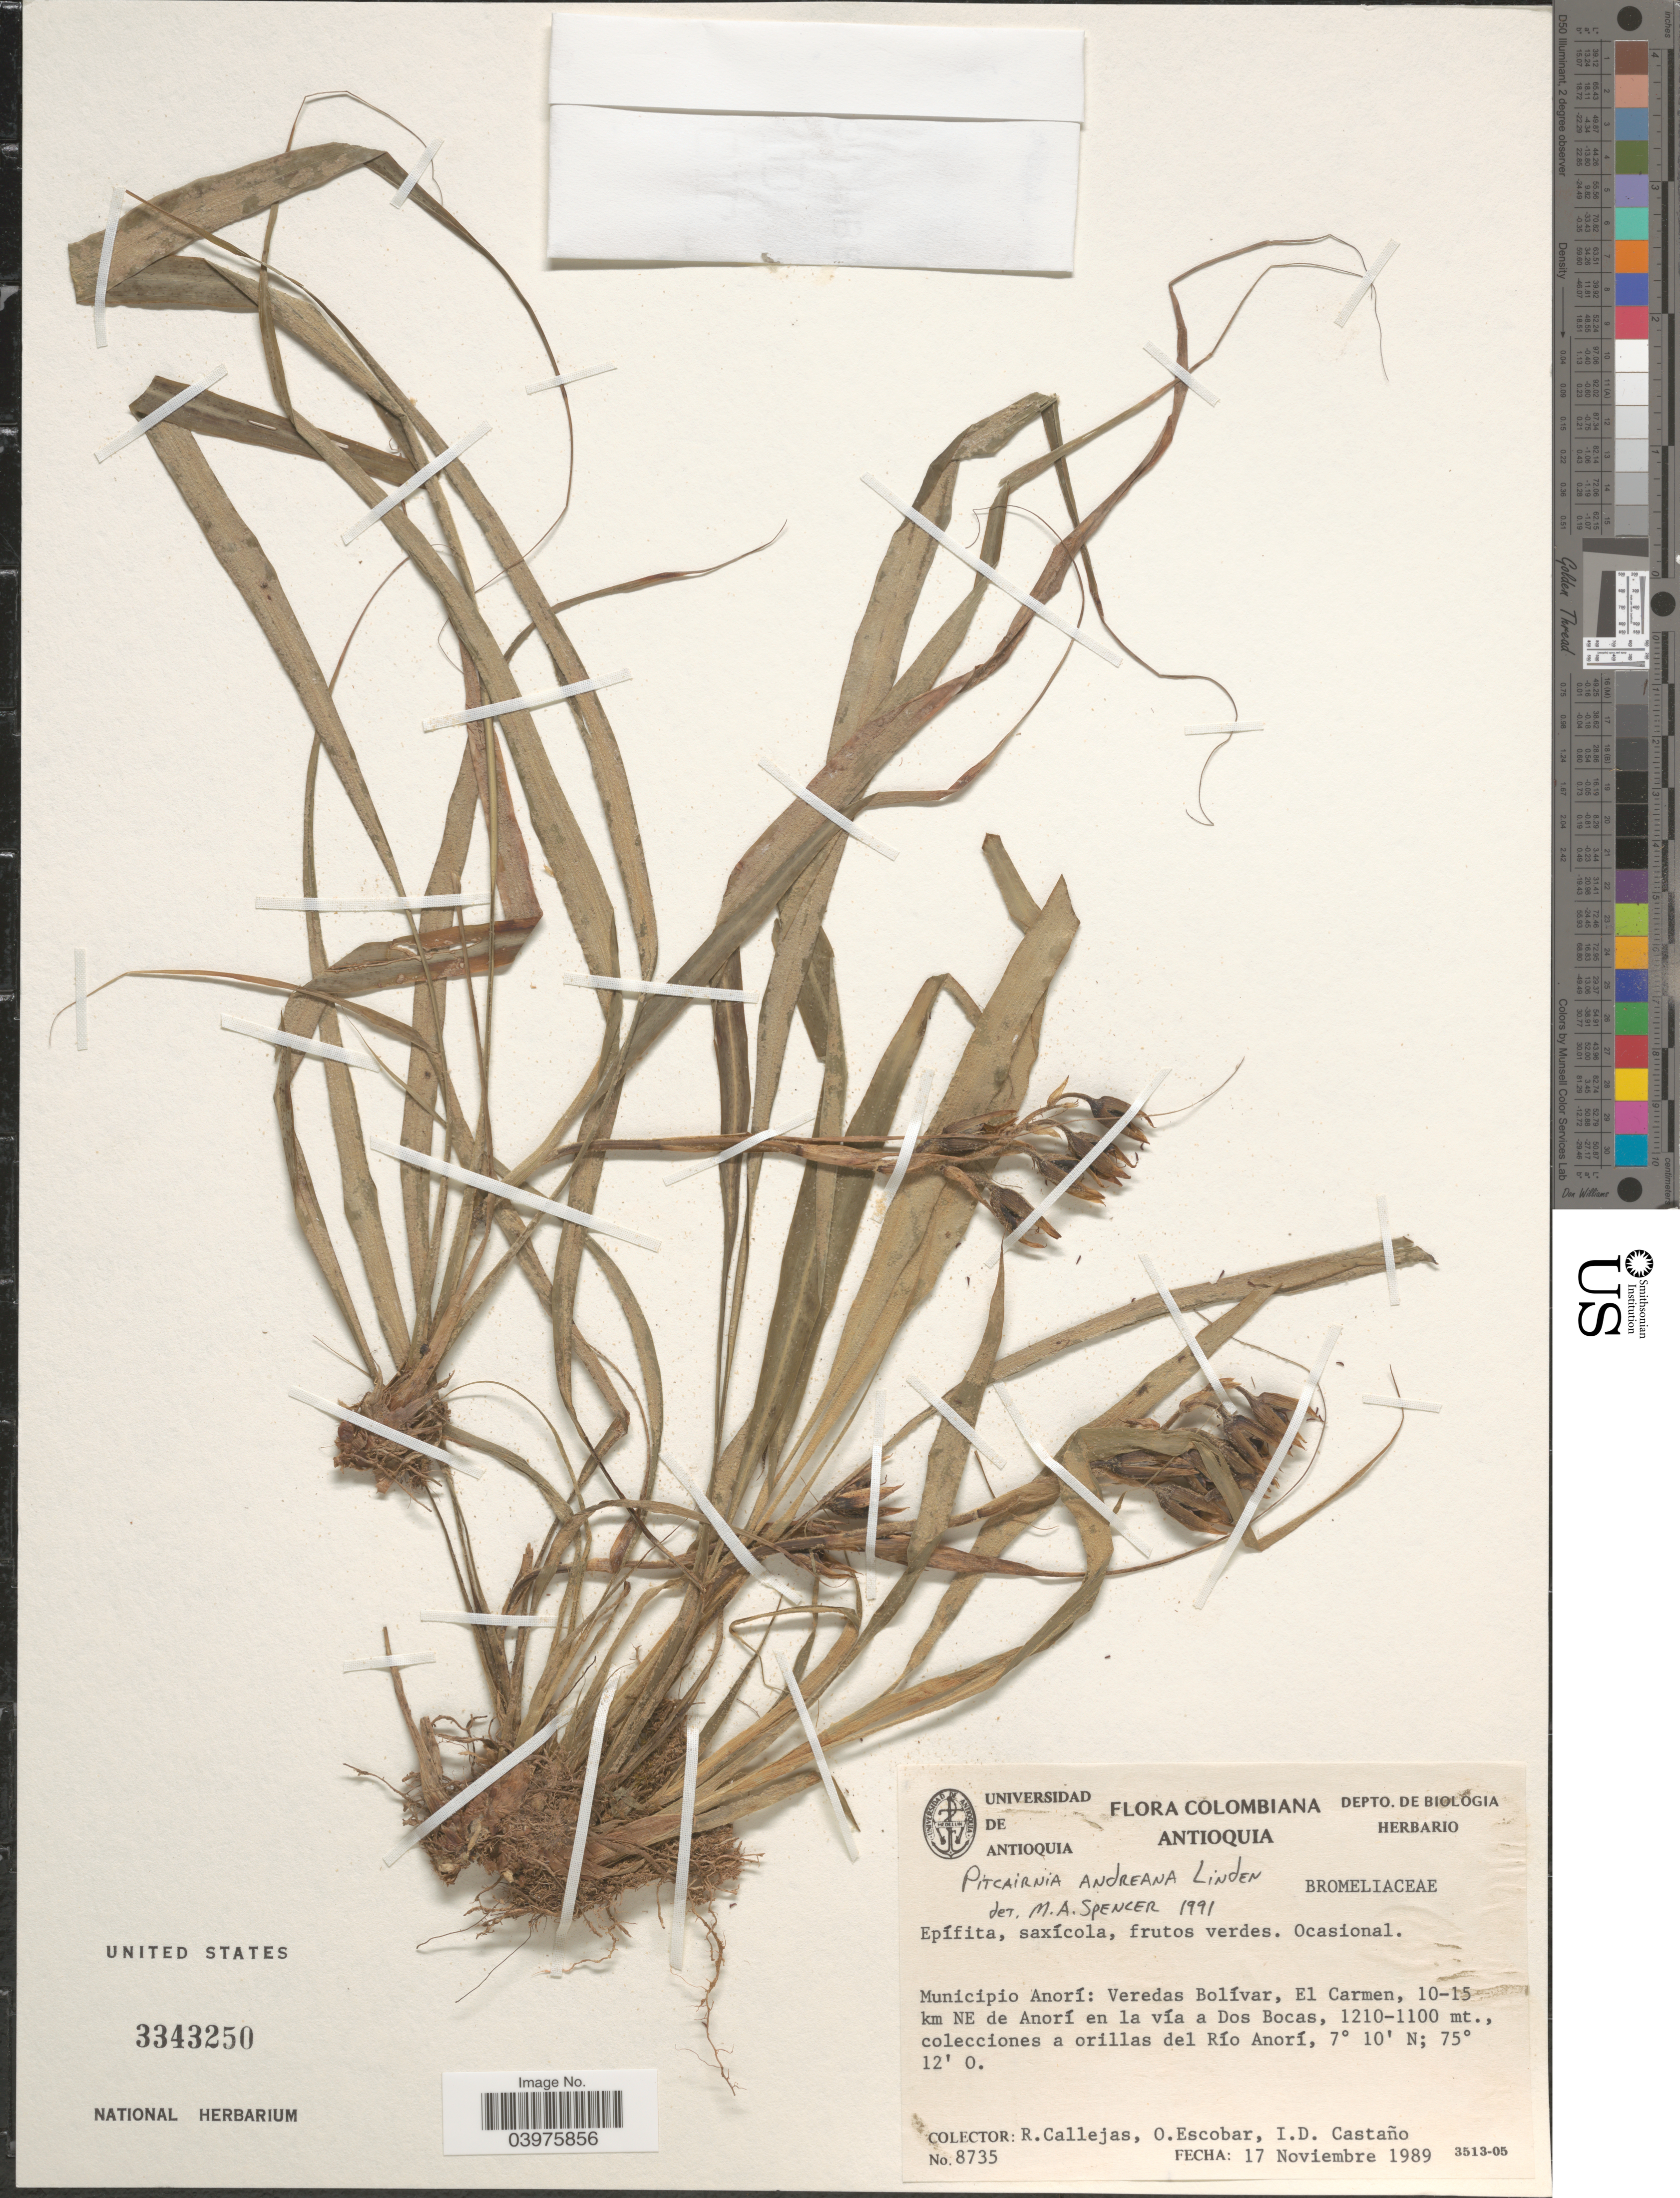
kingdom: Plantae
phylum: Tracheophyta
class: Liliopsida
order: Poales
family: Bromeliaceae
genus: Pitcairnia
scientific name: Pitcairnia andreana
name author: Linden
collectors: R. Callejas, O. Escobar & I. Castaño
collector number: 8735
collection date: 1989-11-17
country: Colombia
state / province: Antioquia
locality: Municipio Anorí: Veredas Bolívar, El Carmen, 10-15 km NE de Anorí en la vía a Dos Bocas, colecciones a orillas del Río Anorí.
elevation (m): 1100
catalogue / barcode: US 3343250